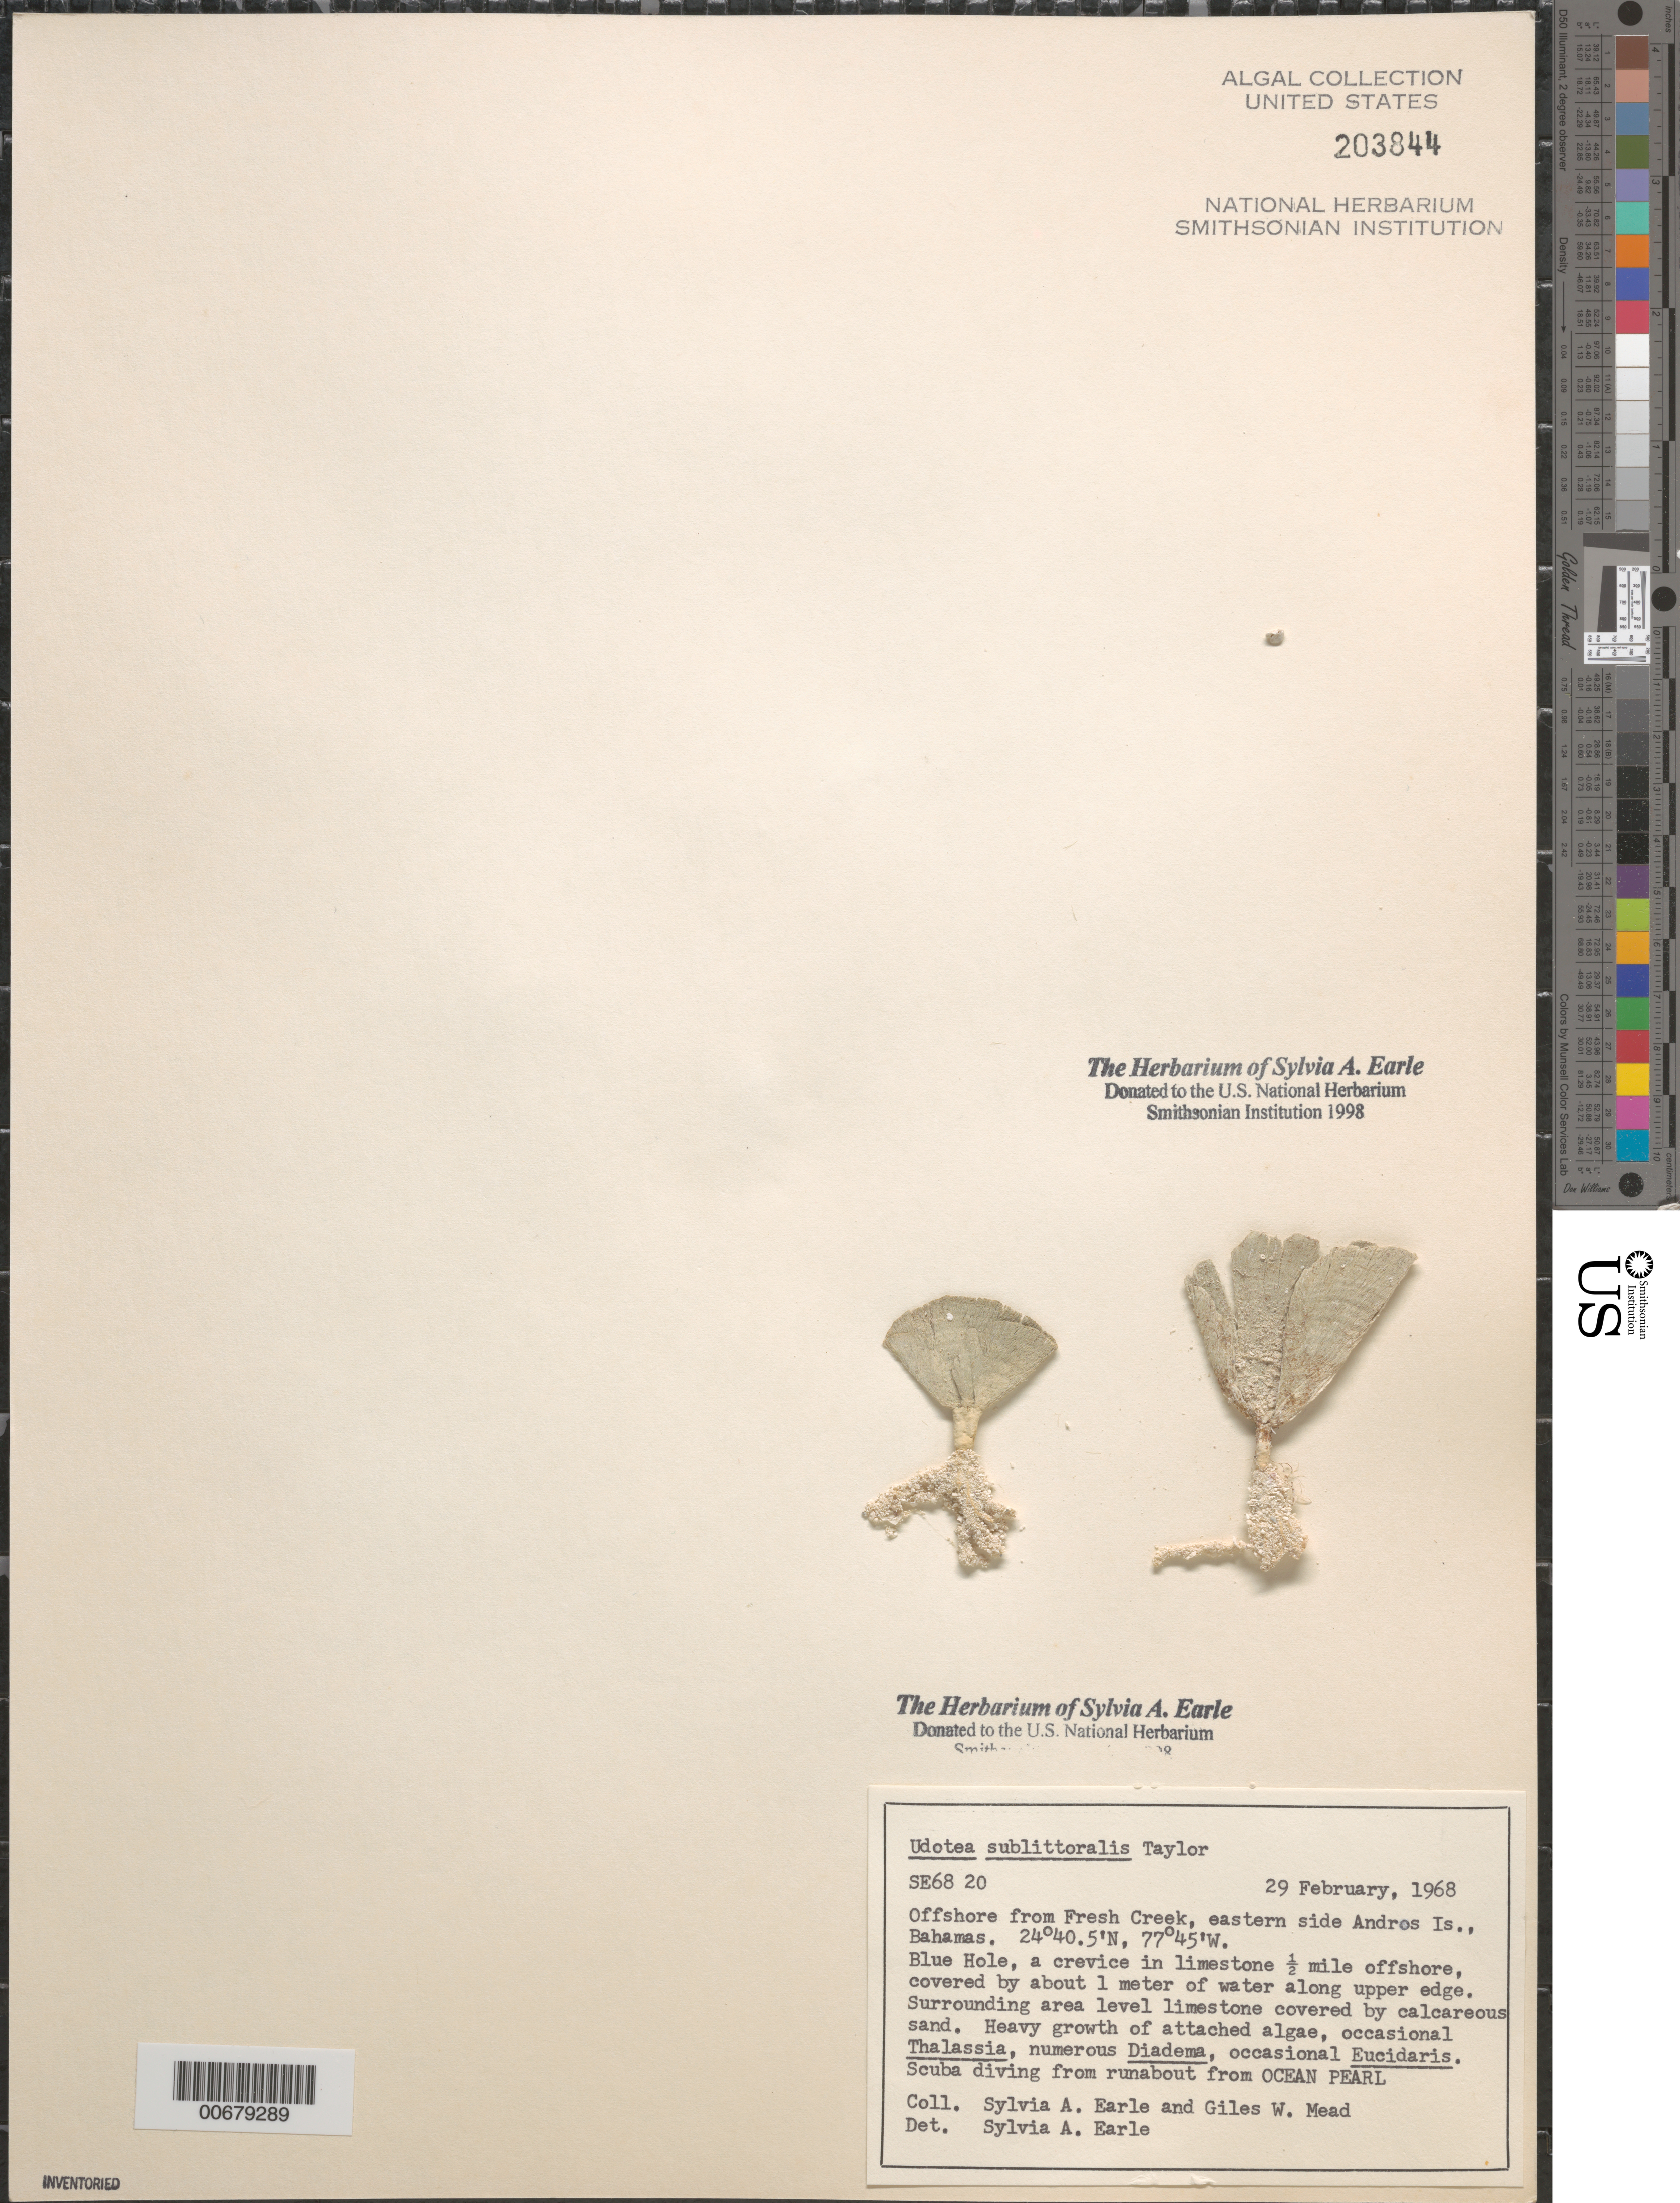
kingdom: Plantae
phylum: Chlorophyta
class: Ulvophyceae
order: Bryopsidales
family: Udoteaceae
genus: Udotea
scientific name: Udotea sublittoralis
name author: W.R. Taylor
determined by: Earle, S. A.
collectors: S. A. Earle & G. W. Mead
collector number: SE 6820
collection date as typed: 29 Feb 1968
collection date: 1968-02-29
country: Bahamas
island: Andros Island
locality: Blue Hole, off Fresh Creek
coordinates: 24 40.5' N, 77 45' W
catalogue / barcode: US 203844